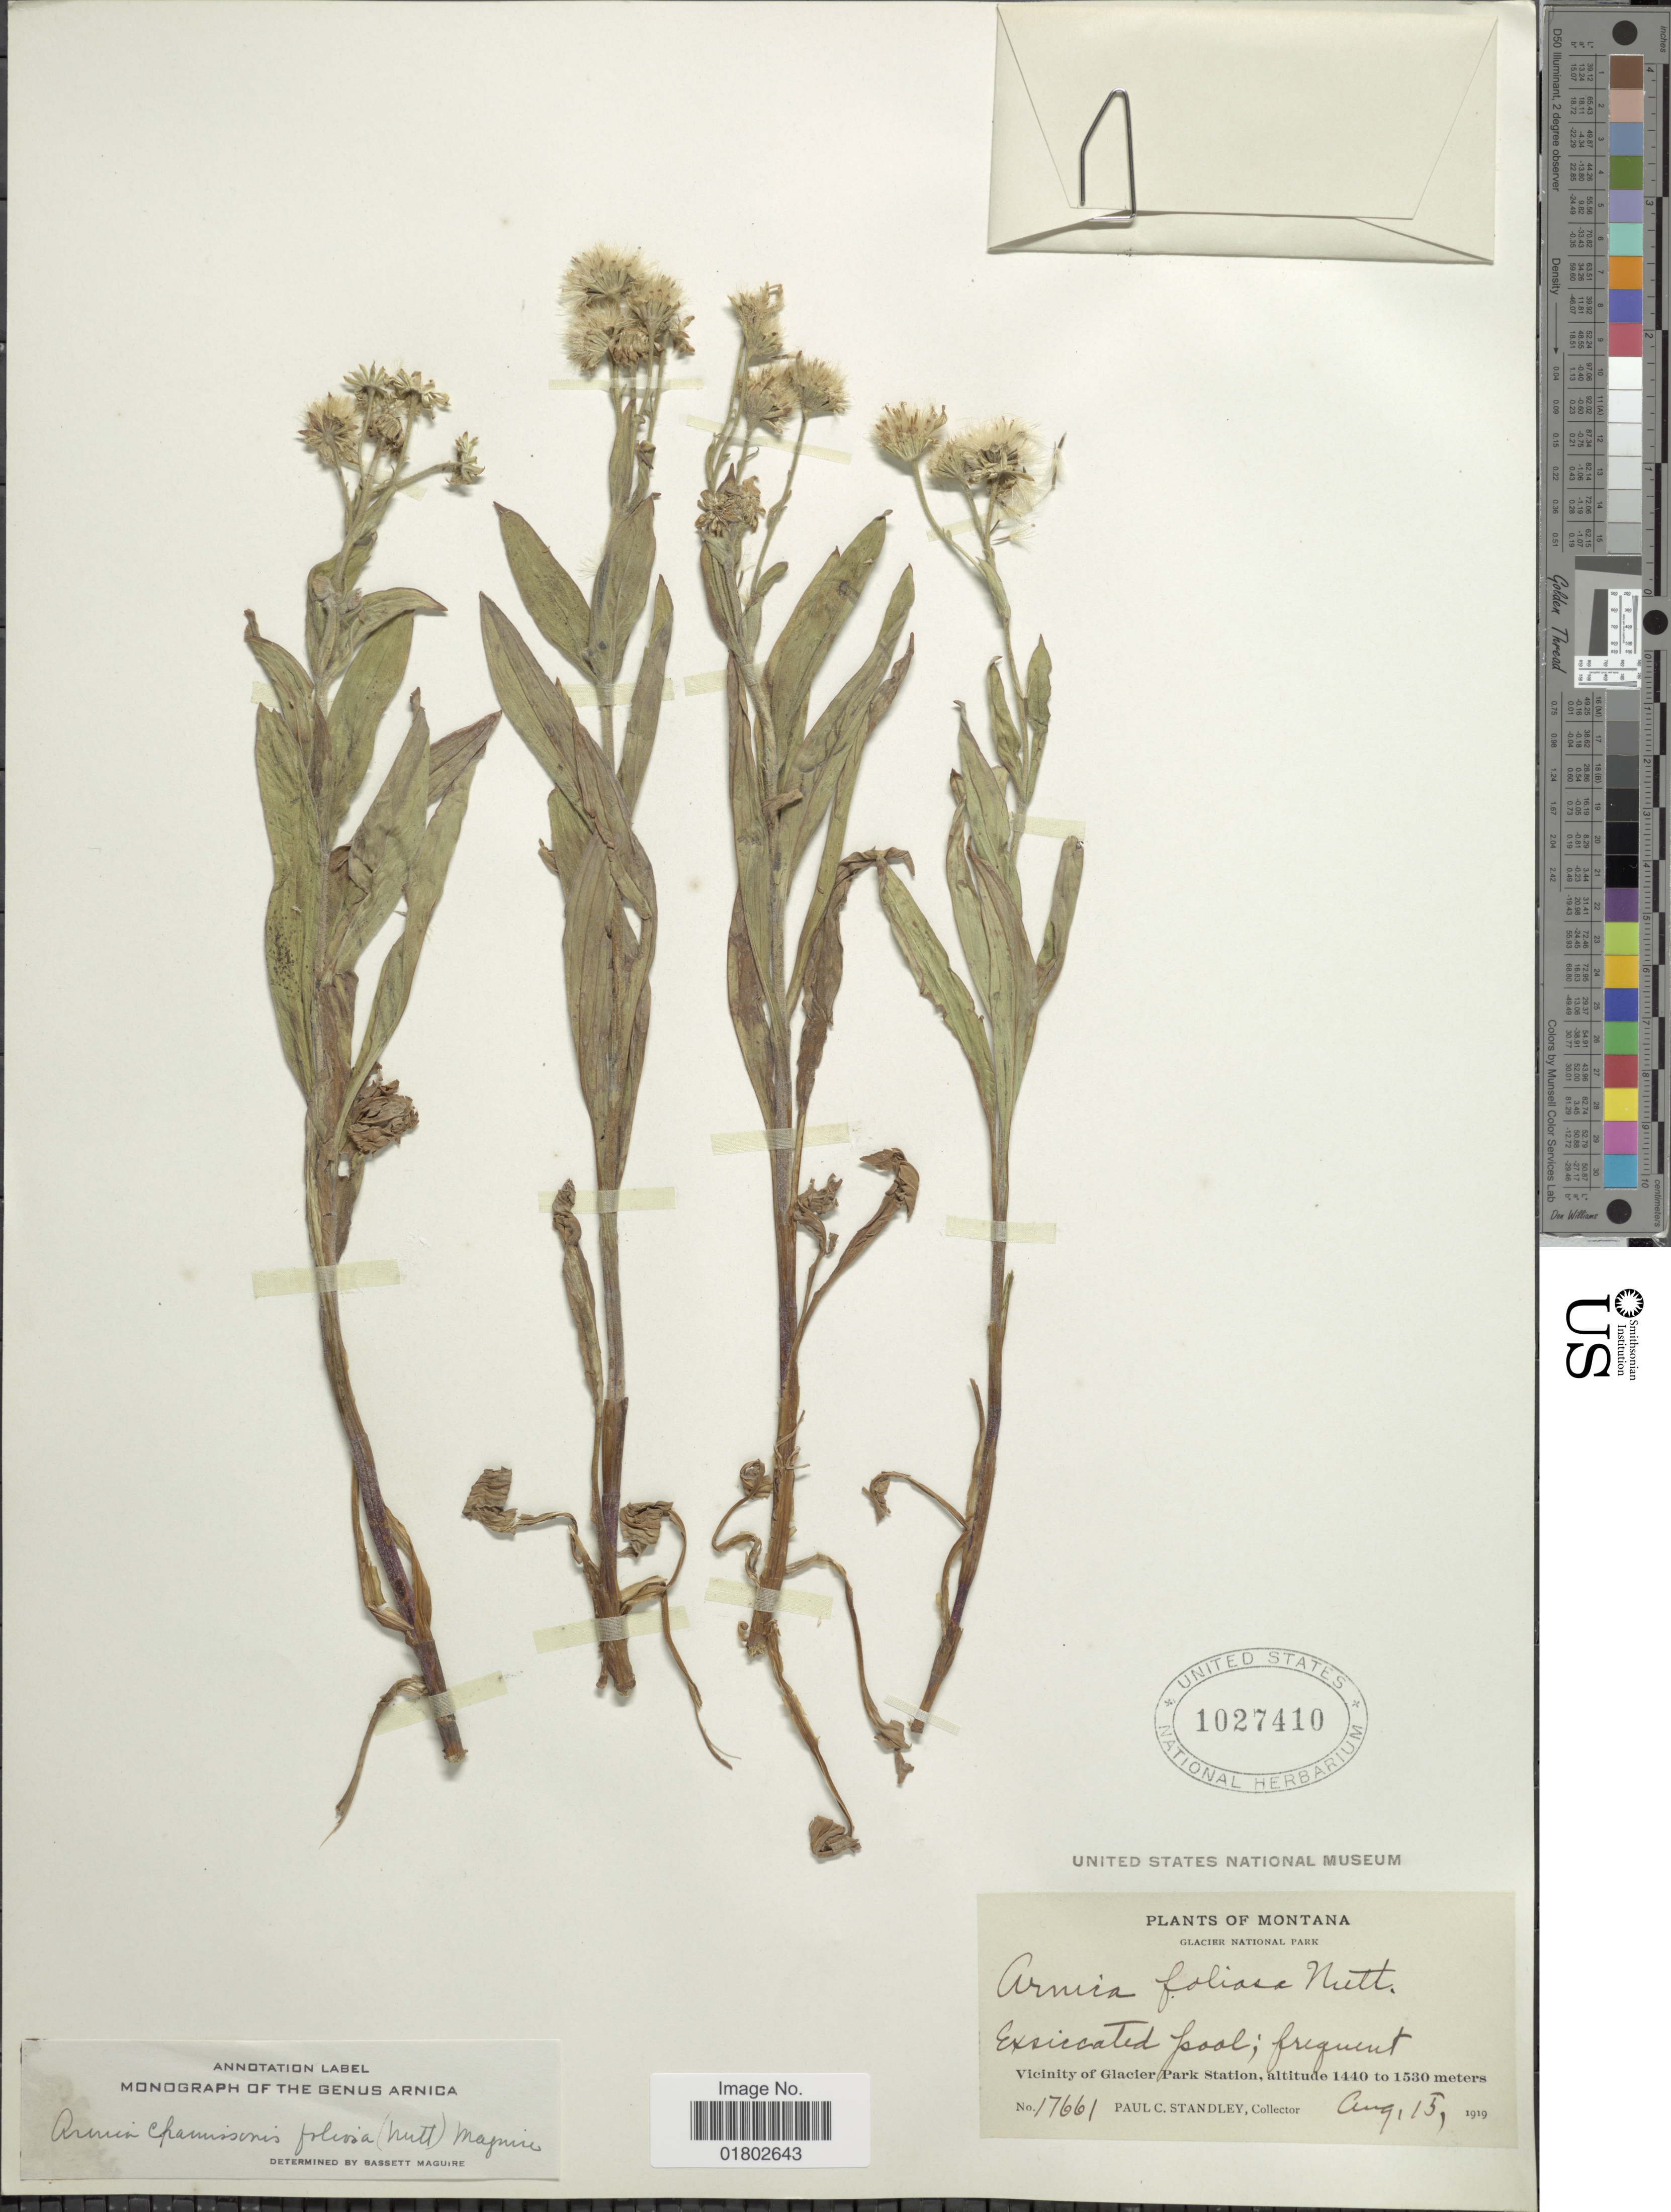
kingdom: Plantae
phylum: Tracheophyta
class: Magnoliopsida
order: Asterales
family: Asteraceae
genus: Arnica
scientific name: Arnica chamissonis subsp. foliosa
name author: (Nutt.) Maguire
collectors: P. C. Standley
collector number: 17661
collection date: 1919-08-15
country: United States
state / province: Montana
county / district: Flathead / Glacier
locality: Glacier National Park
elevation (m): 1440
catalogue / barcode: US 1027410